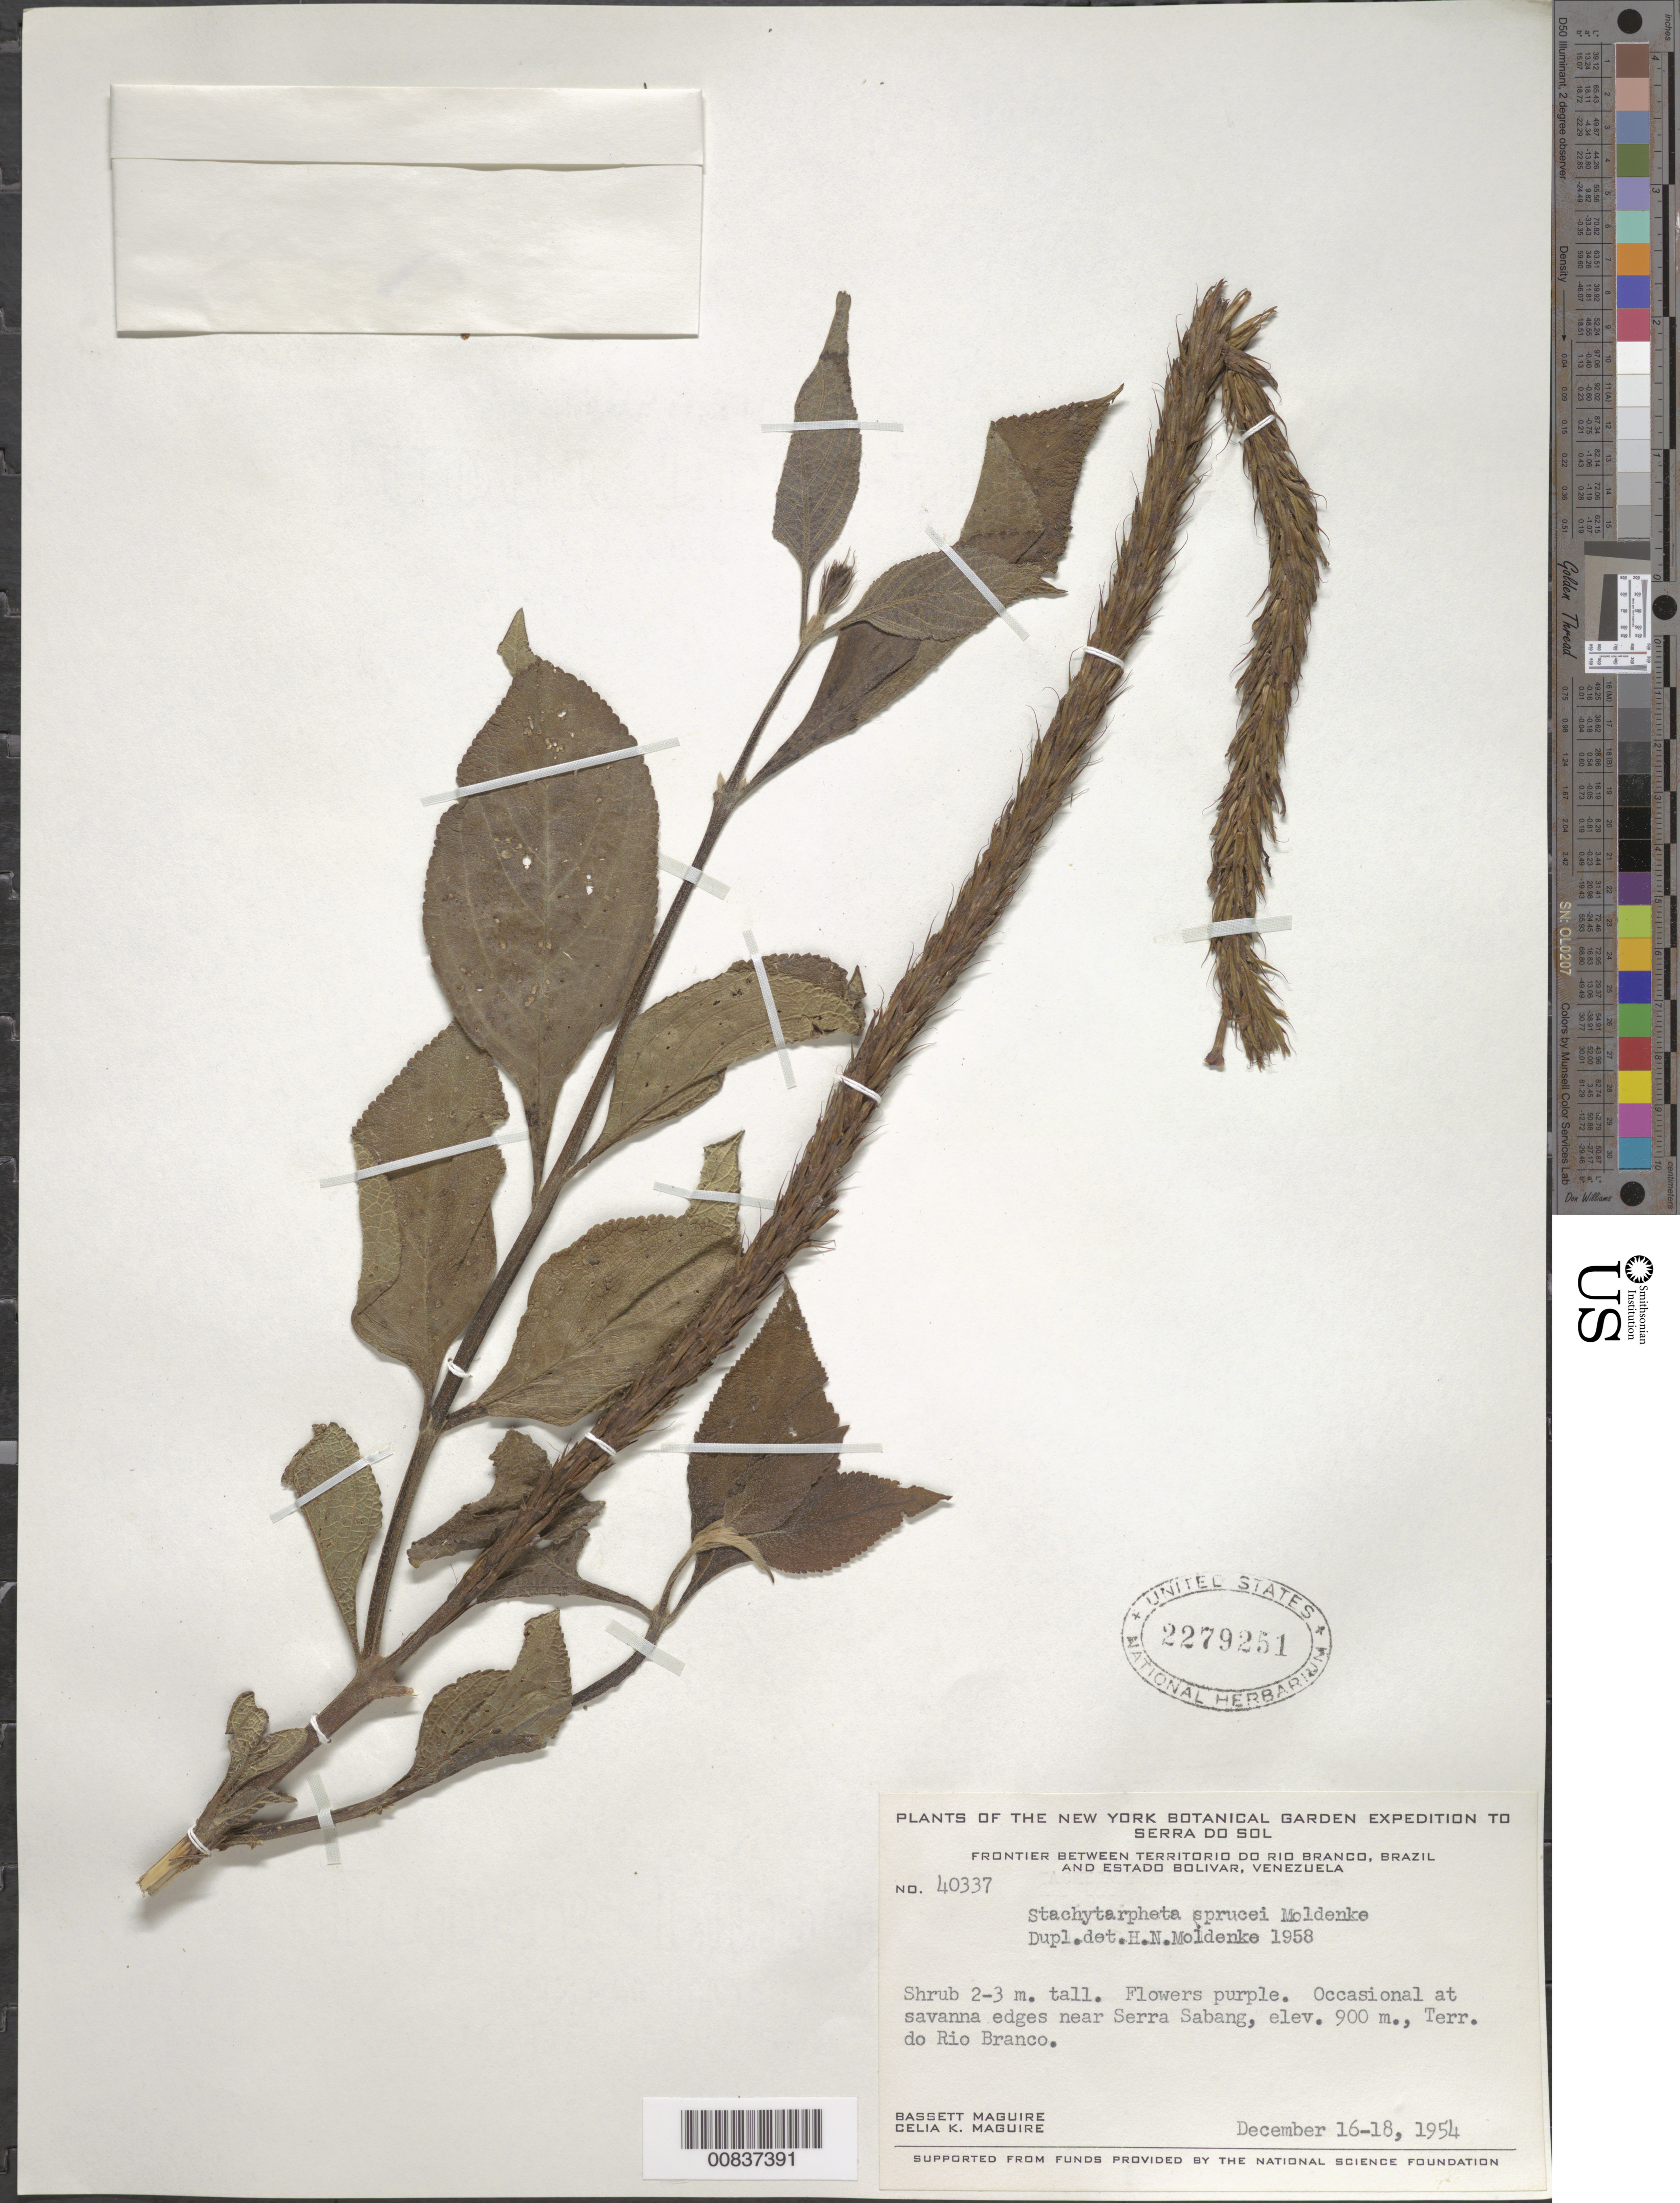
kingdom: Plantae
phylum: Tracheophyta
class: Magnoliopsida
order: Lamiales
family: Verbenaceae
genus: Stachytarpheta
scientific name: Stachytarpheta sprucei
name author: Moldenke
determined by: Moldenke, H. N.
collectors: B. Maguire & C. K. Maguire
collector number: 40337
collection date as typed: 16-Dec-54 to 18-Dec-54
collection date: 1954-12-16/1954-12-18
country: Venezuela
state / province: Bolívar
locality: Serra Sabang, 5 km SE of; frontier between territorío do Río Branco, Brazil and estado Bolívar, Venezuela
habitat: Savanna edges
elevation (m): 900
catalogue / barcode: US 2279251